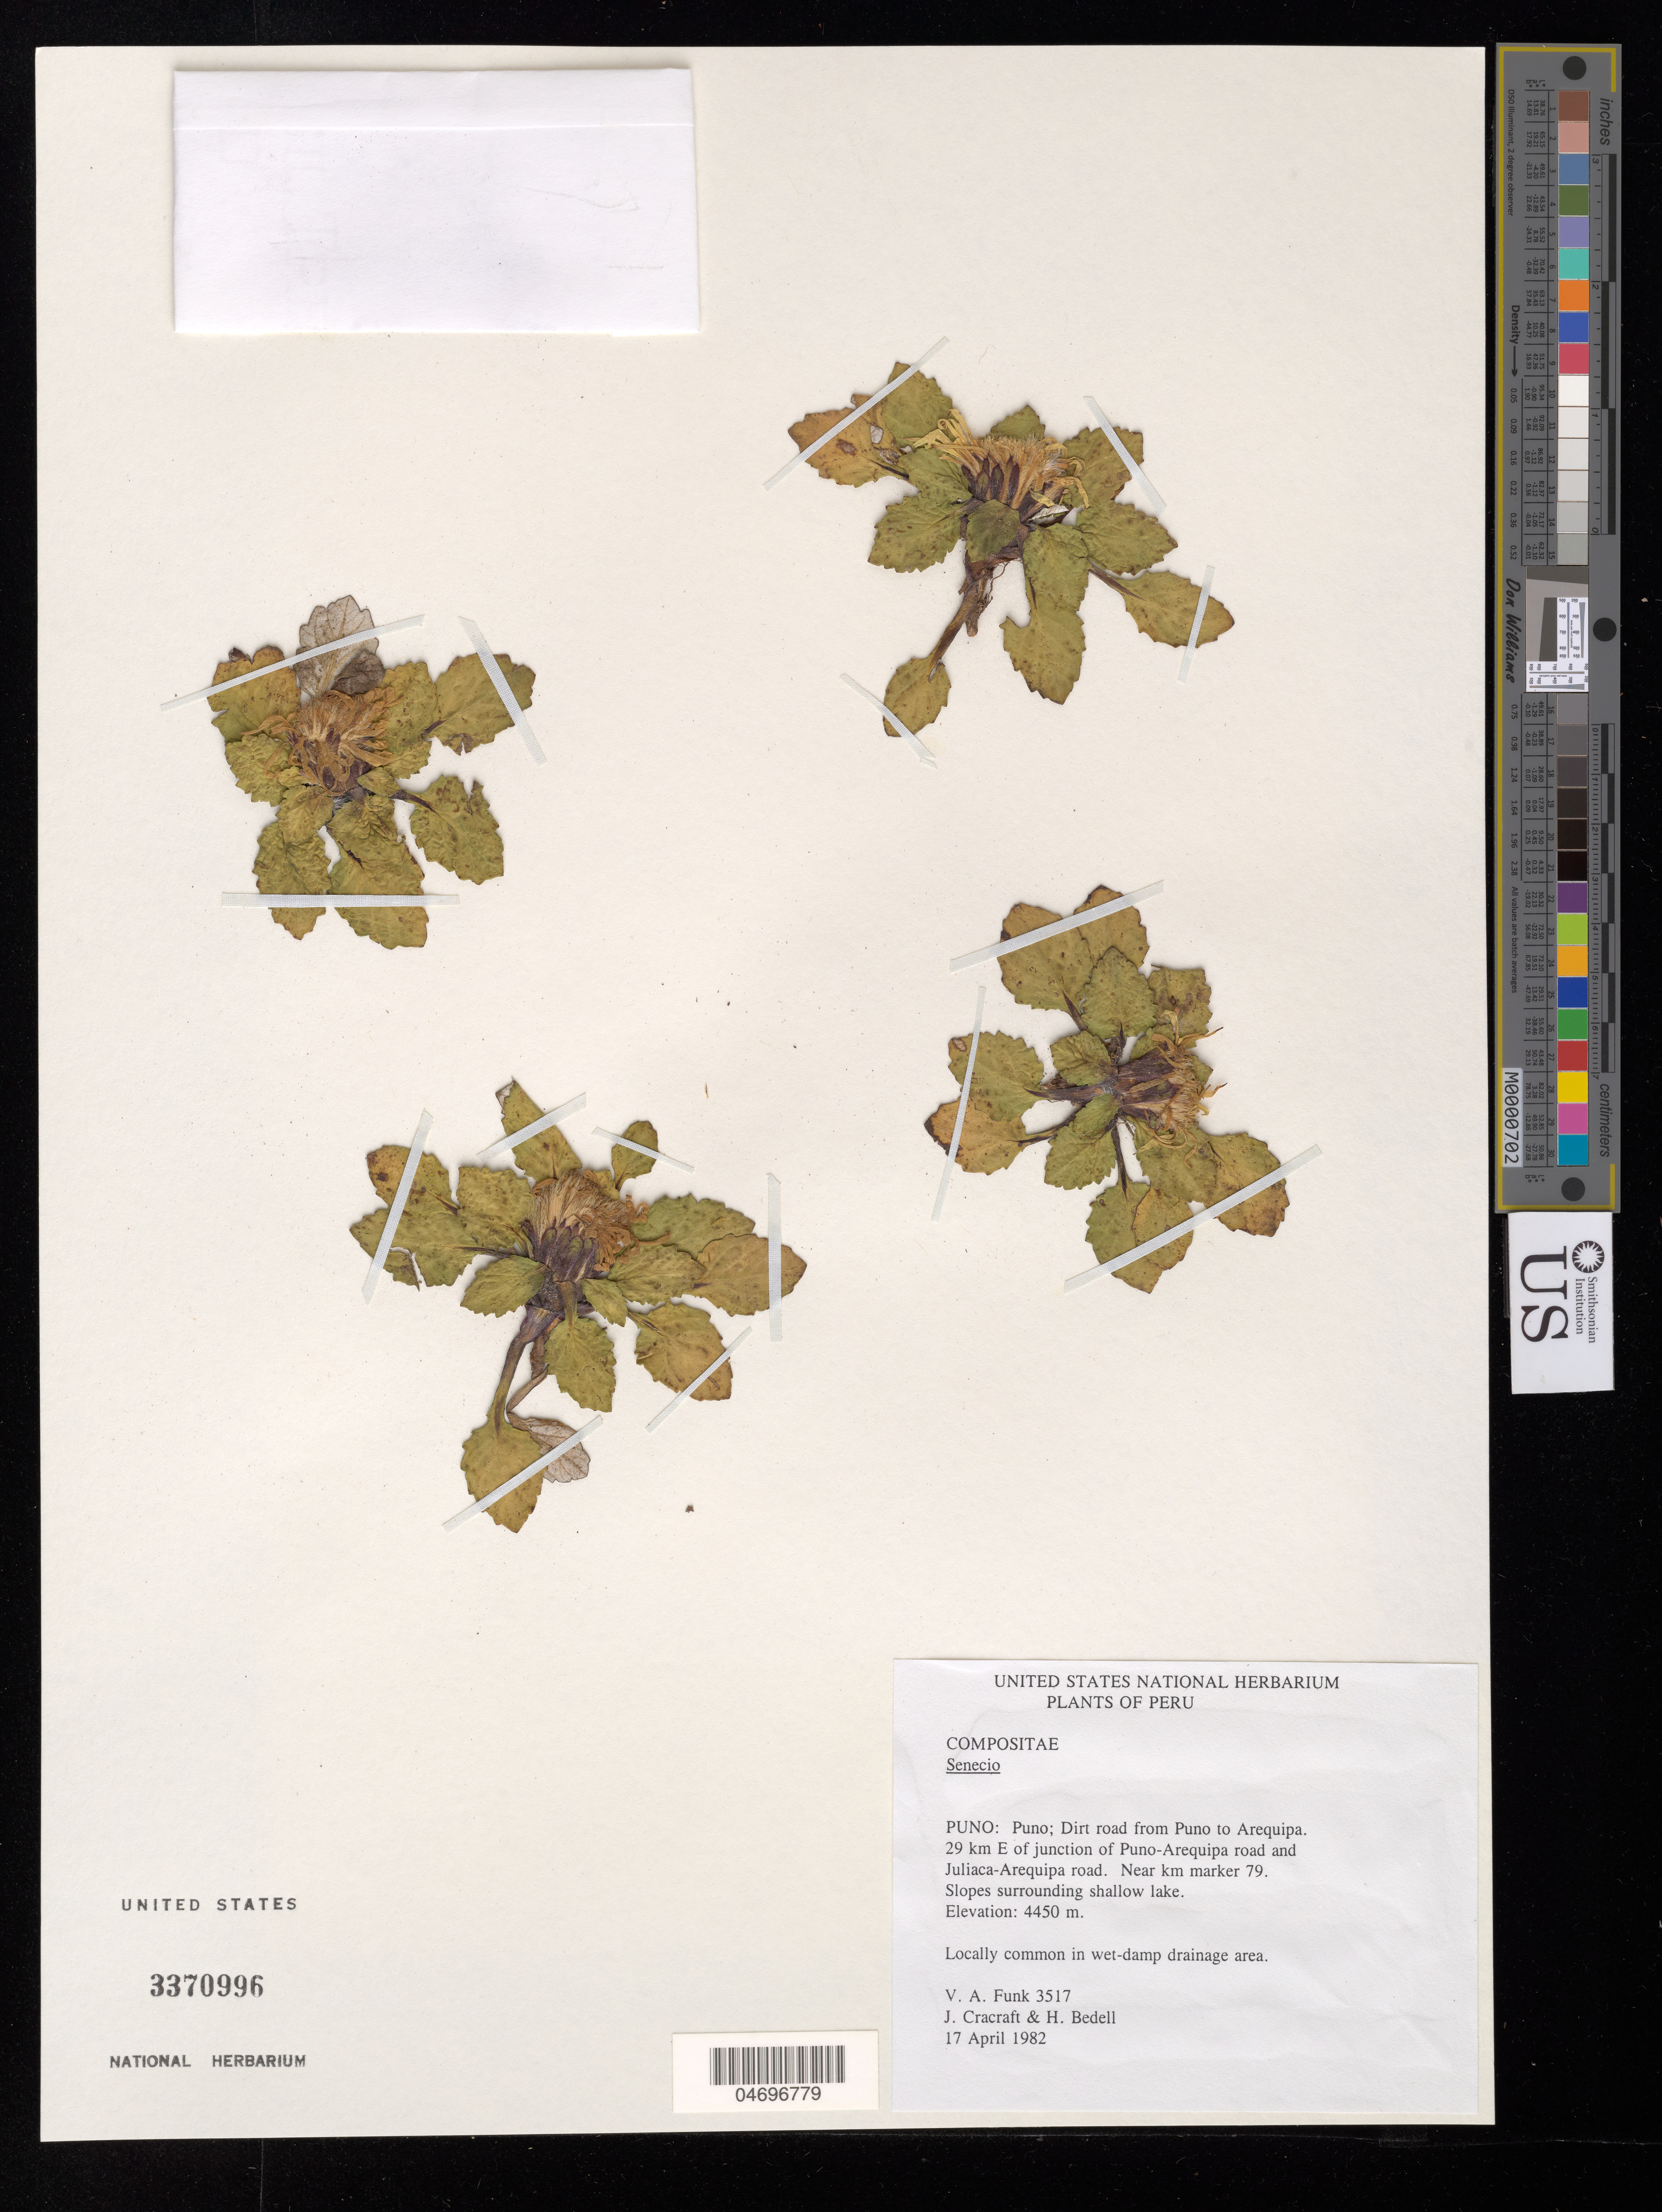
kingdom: Plantae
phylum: Tracheophyta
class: Magnoliopsida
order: Asterales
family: Asteraceae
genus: Senecio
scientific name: Senecio sp.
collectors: V. Funk, J. L. Cracraft & H. Bedell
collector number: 3517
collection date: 1982-04-17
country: Peru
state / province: Puno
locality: Puno; Dirt road from Puno to Arequipa. 29 km E of junction of Puno-Arequipa road and Juliaca-Arequipa road. Near km marker 79.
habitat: In wet-damp drainage area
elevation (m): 4450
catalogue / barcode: US 3370996